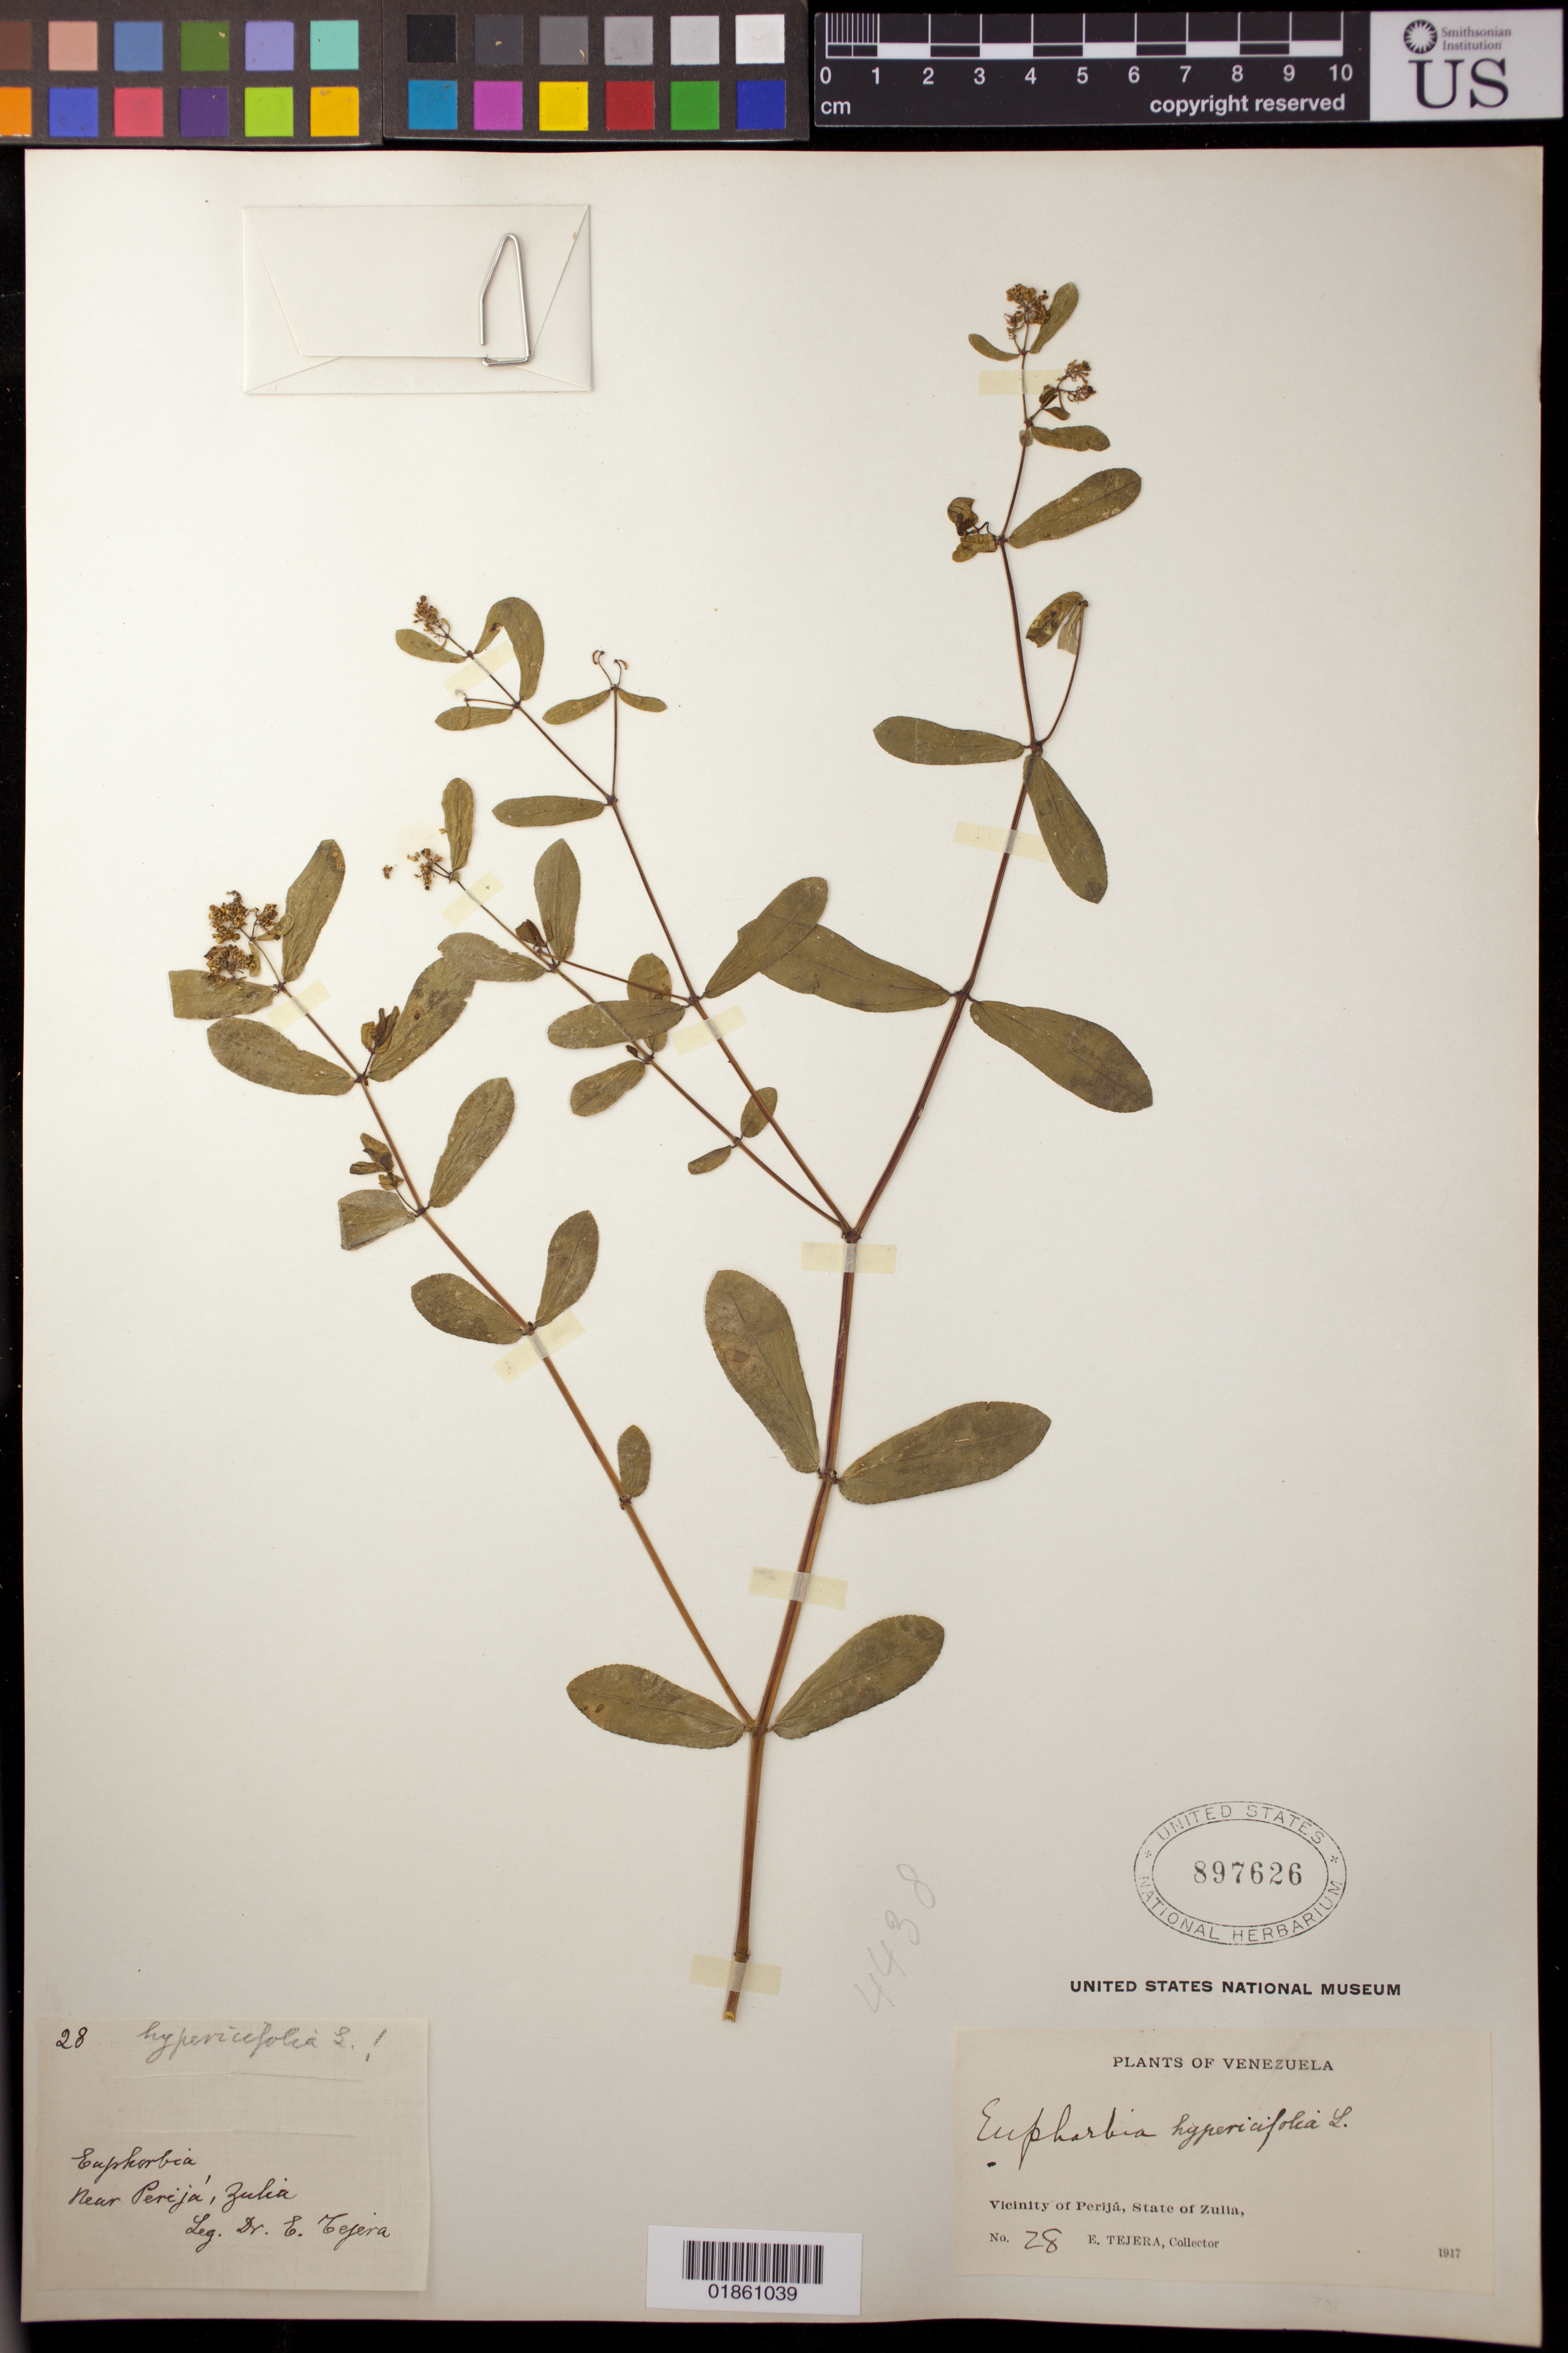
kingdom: Plantae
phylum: Tracheophyta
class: Magnoliopsida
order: Malpighiales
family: Euphorbiaceae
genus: Euphorbia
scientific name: Euphorbia hypericifolia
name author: L.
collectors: E. Tejera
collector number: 28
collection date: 1917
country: Venezuela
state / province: Zulia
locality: Near Perijá. Vicinity of Perijá.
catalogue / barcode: US 897626